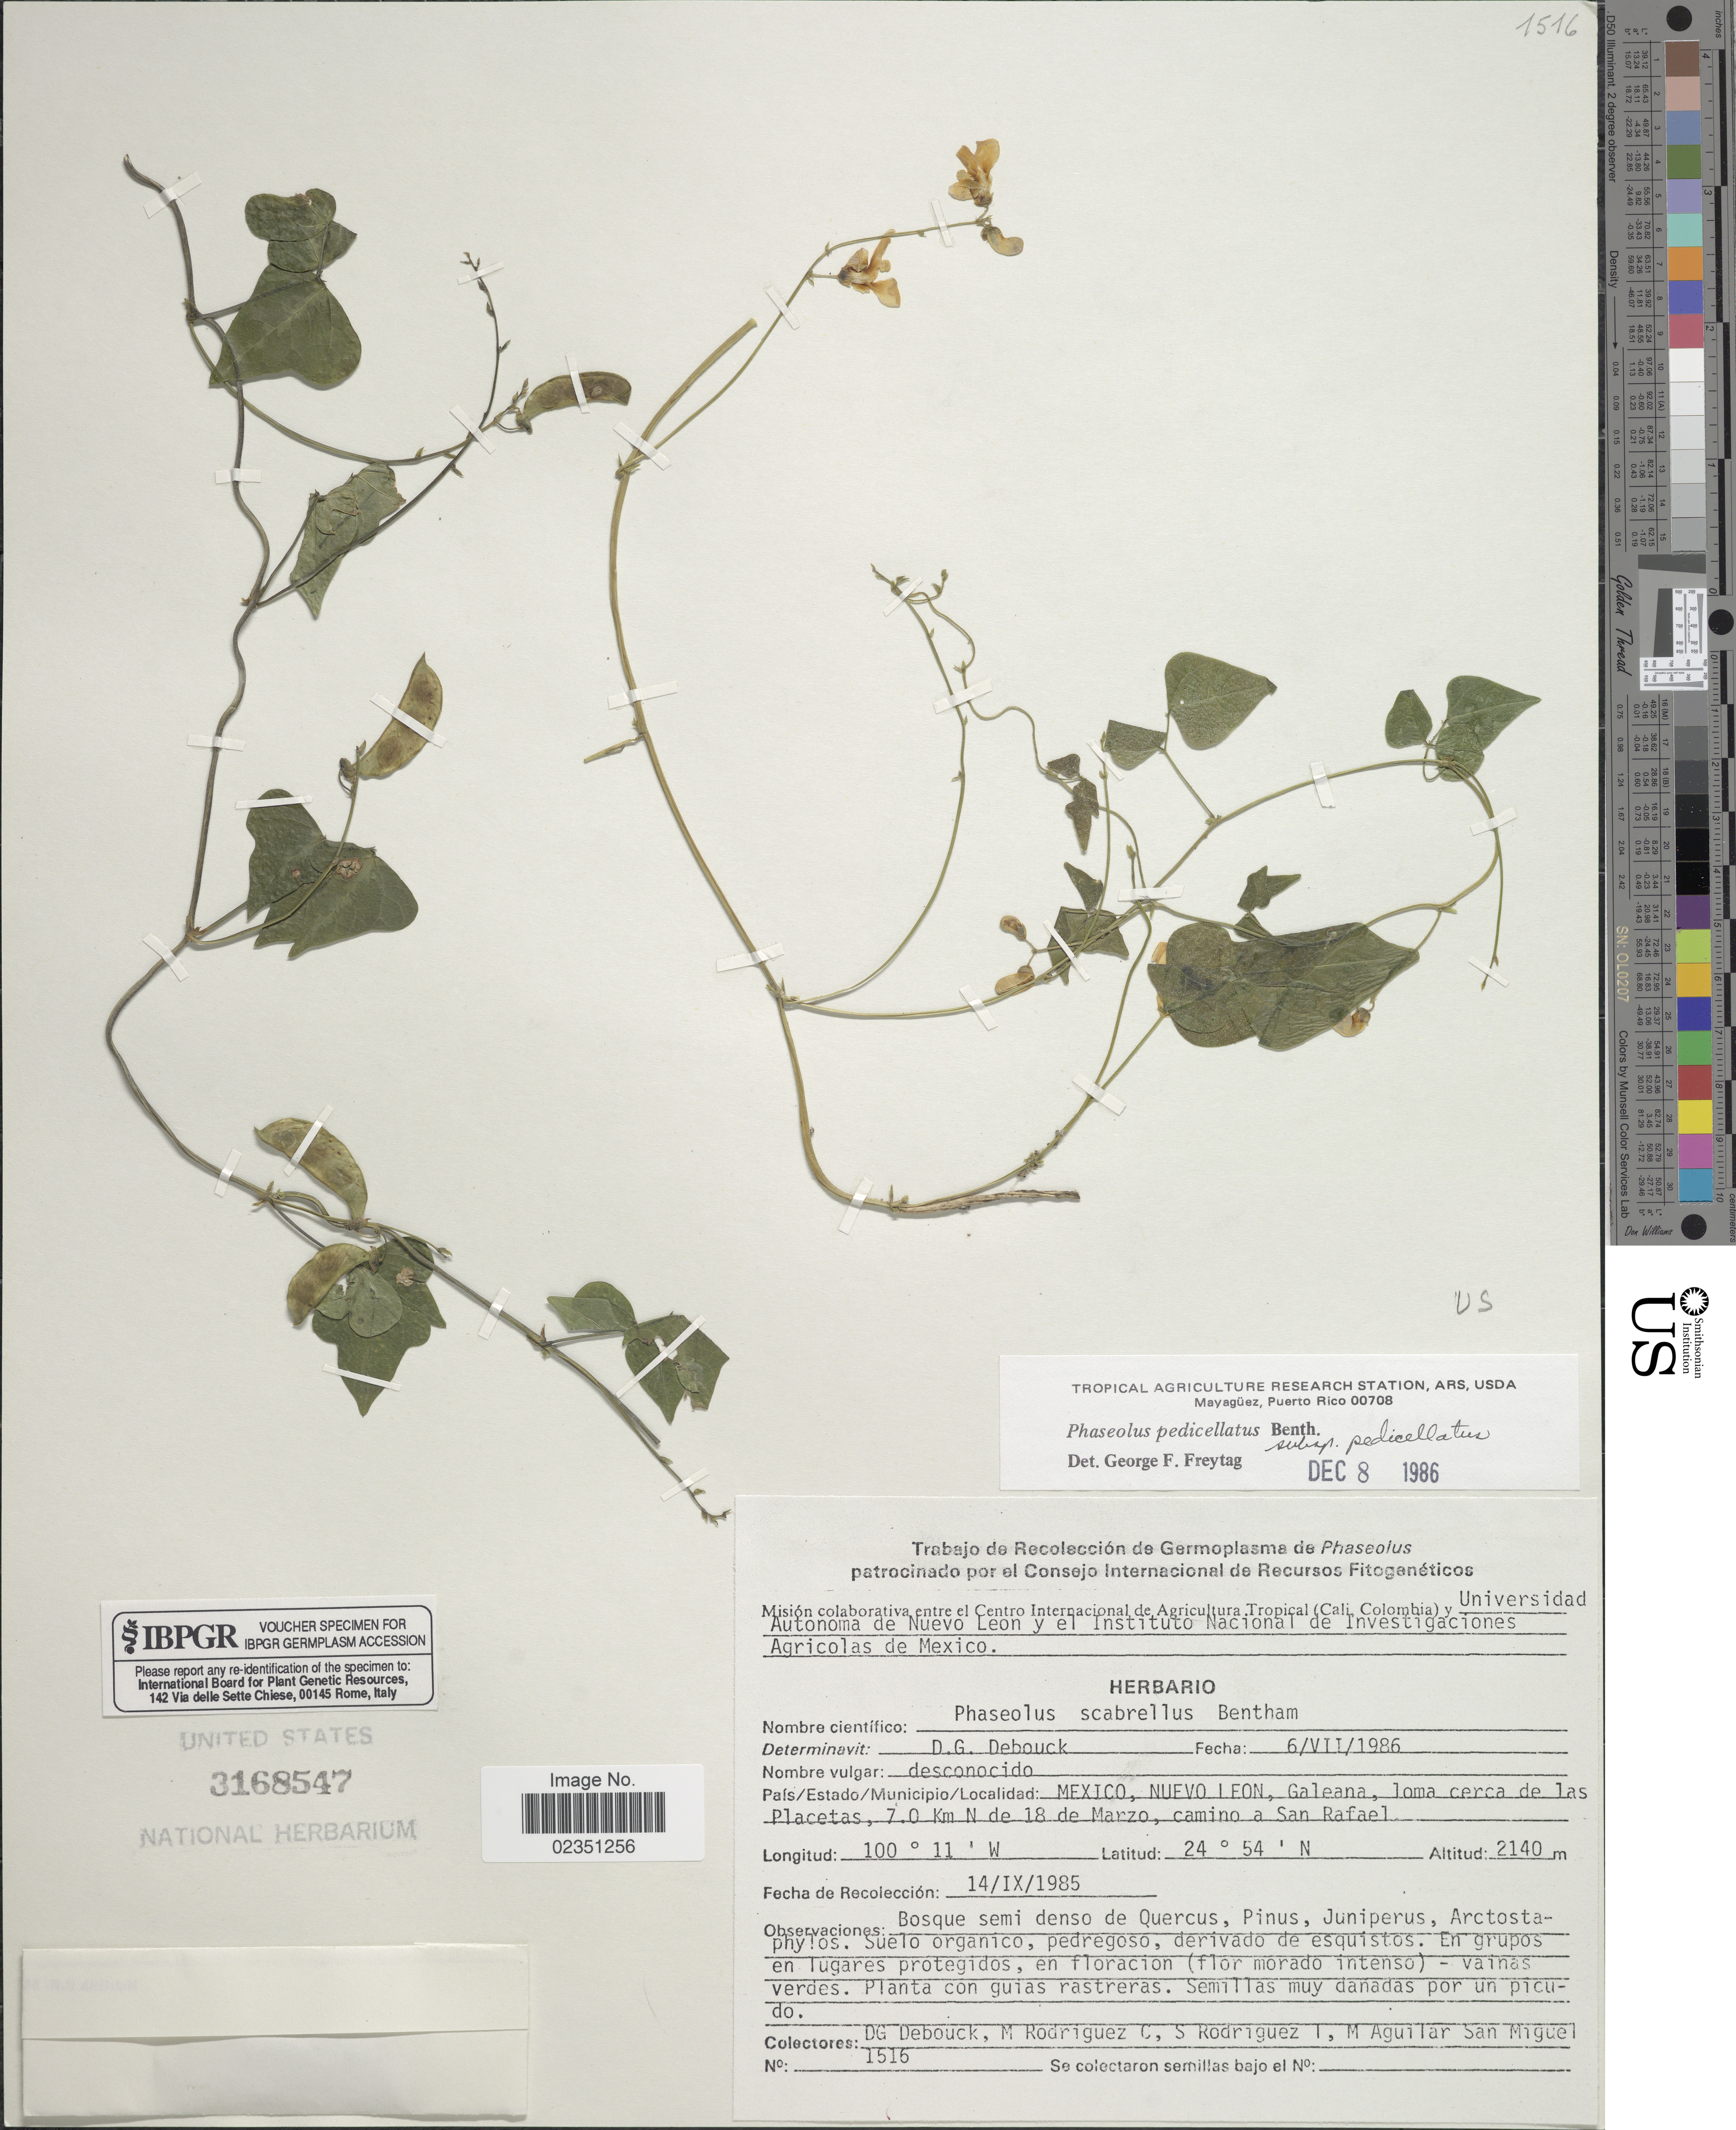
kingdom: Plantae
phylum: Tracheophyta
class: Magnoliopsida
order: Fabales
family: Fabaceae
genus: Phaseolus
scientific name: Phaseolus pedicellatus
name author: Benth.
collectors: D. Debouck, M. Rodriguez C., S. Rodriguez T. & M. San Miguel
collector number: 1516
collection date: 1985-09-14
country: Mexico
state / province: Nuevo León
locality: Galeana, loma cerca de las Placetas, 7.0 Km N de 18 de Marzo [unsure placement], camino a San Rafael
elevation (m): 2140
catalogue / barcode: US 3168547